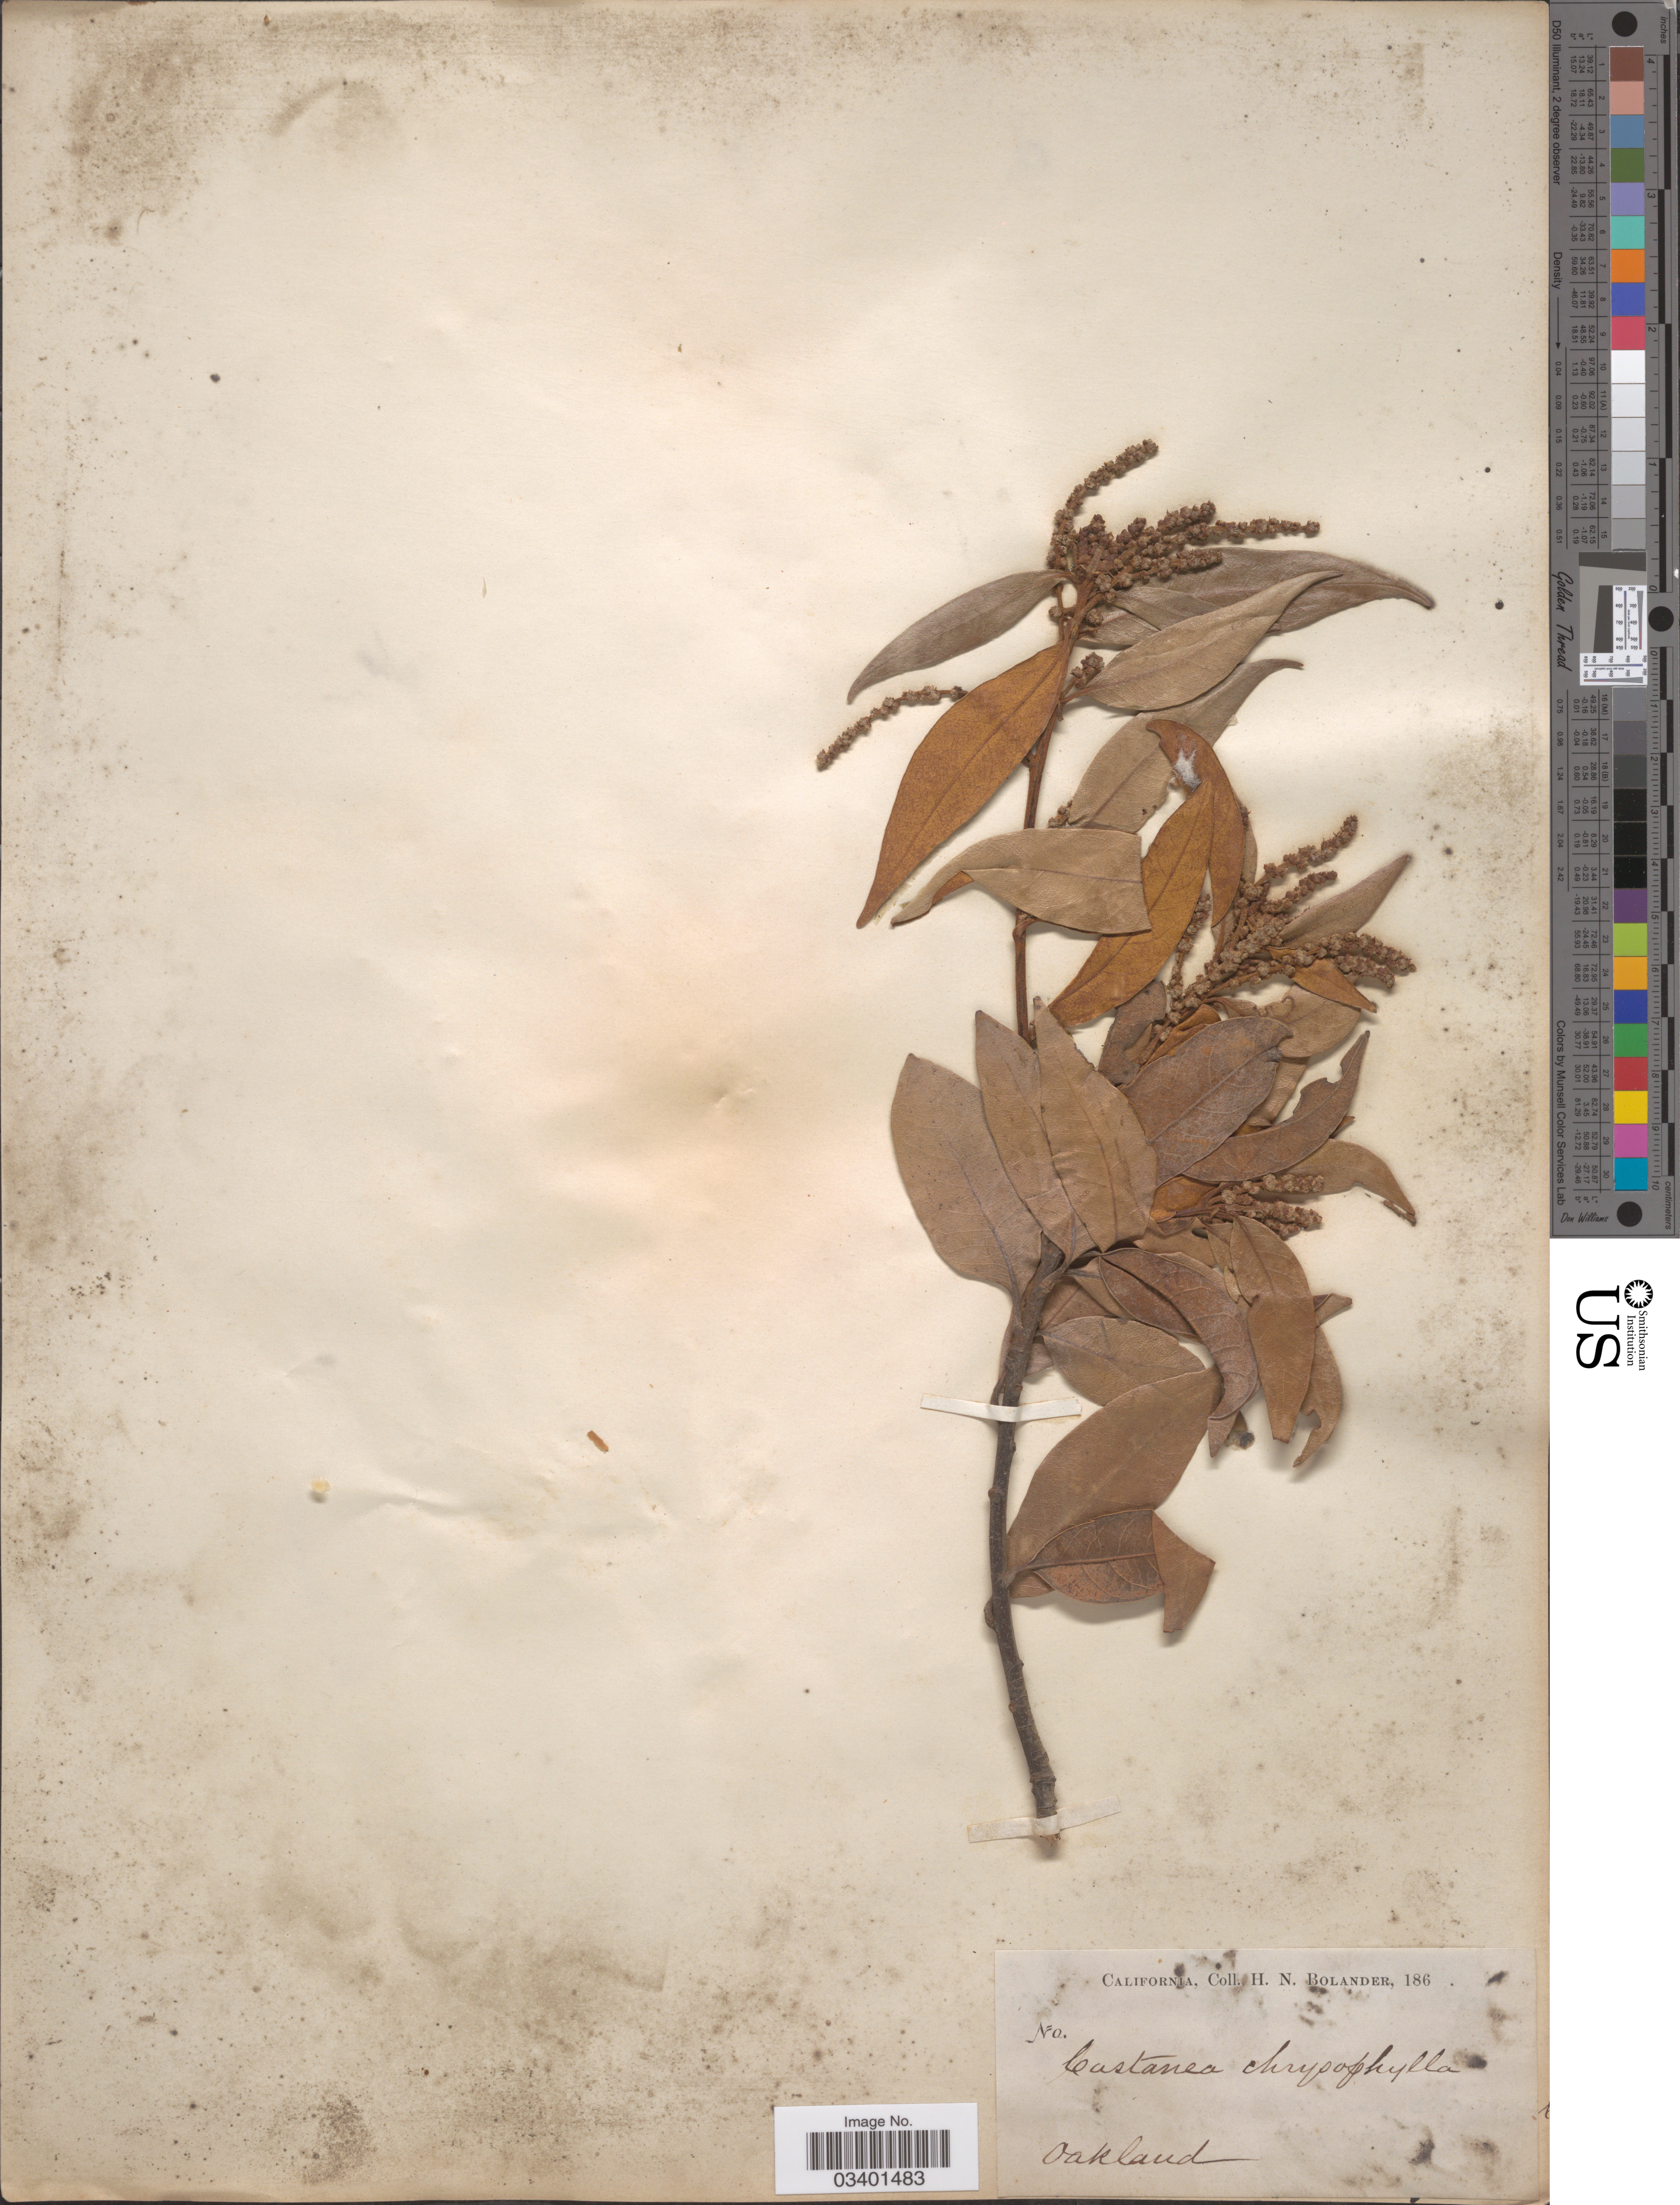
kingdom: Plantae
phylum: Tracheophyta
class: Magnoliopsida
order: Fagales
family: Fagaceae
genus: Chrysolepis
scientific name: Chrysolepis chrysophylla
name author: (Douglas ex Hook.) Hjelmq.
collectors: H. Bolander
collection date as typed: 186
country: United States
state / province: California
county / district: Alameda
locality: Oakland.